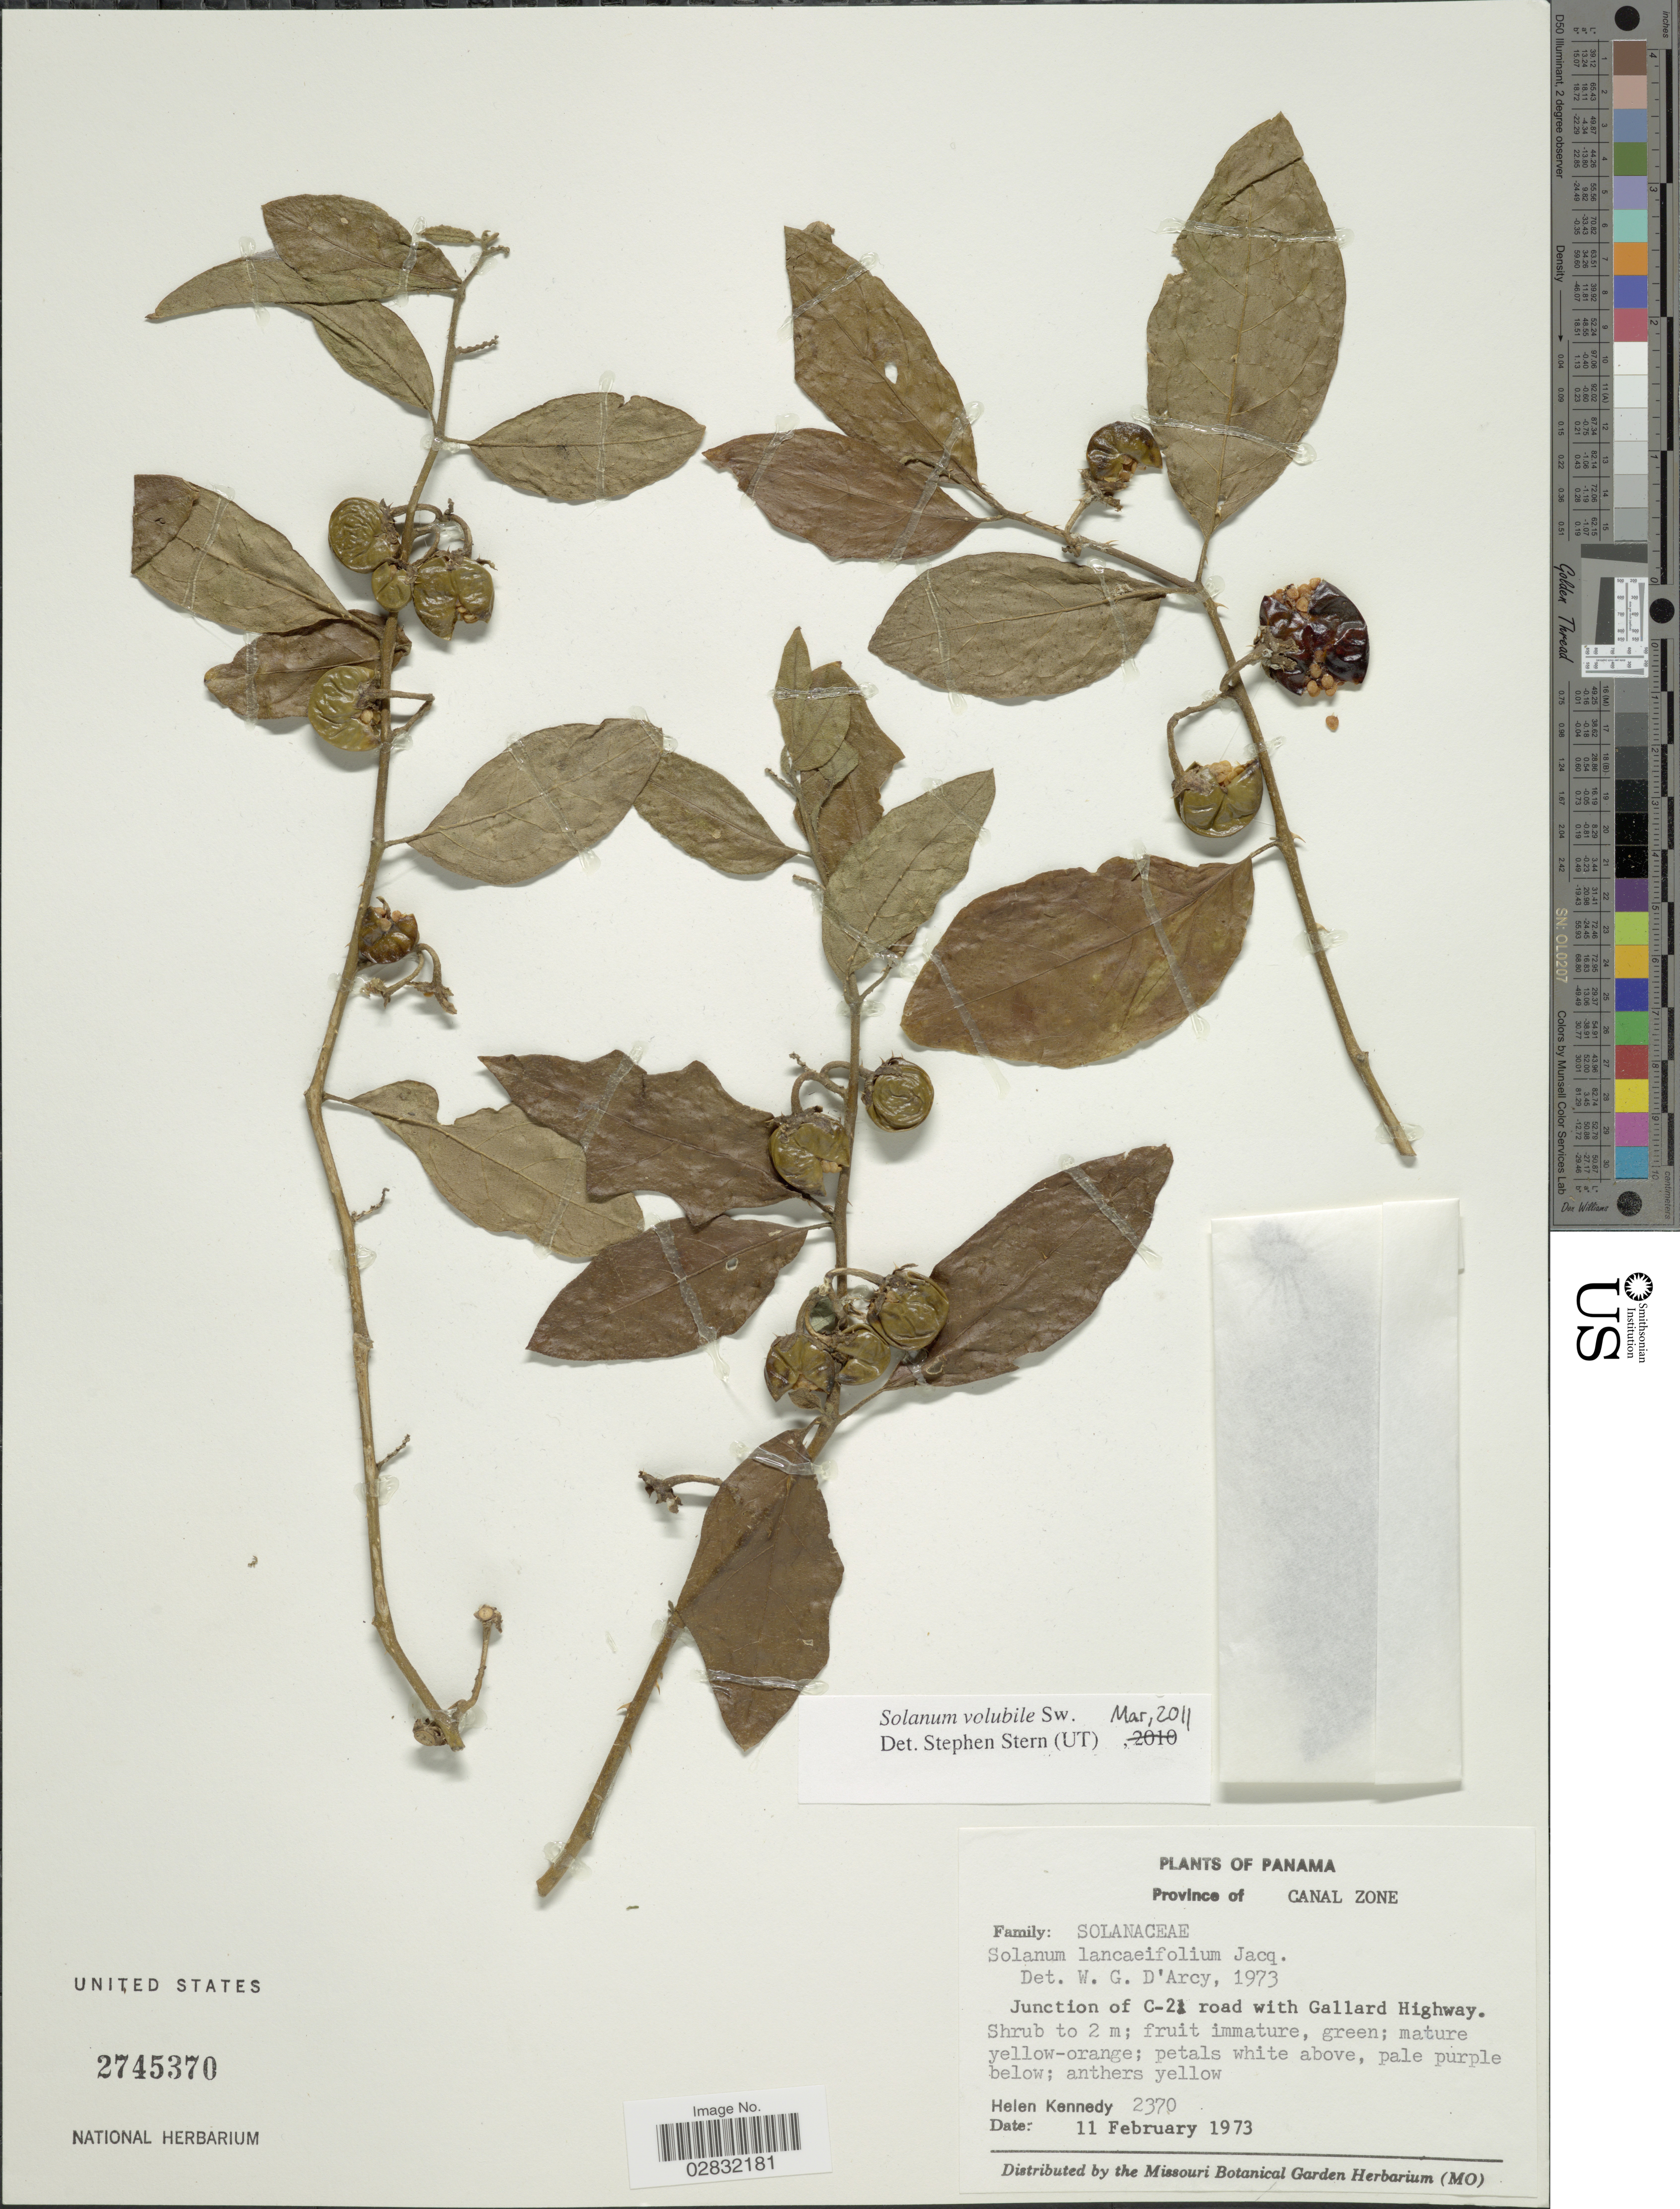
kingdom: Plantae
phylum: Tracheophyta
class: Magnoliopsida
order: Solanales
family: Solanaceae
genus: Solanum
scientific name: Solanum volubile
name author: Sw.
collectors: H. Kennedy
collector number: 2370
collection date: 1973-02-11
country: Panama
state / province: Colón / Panamá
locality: Province of Canal Zone, Junction of C-2 road with Gallard Highway.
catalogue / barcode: US 2745370